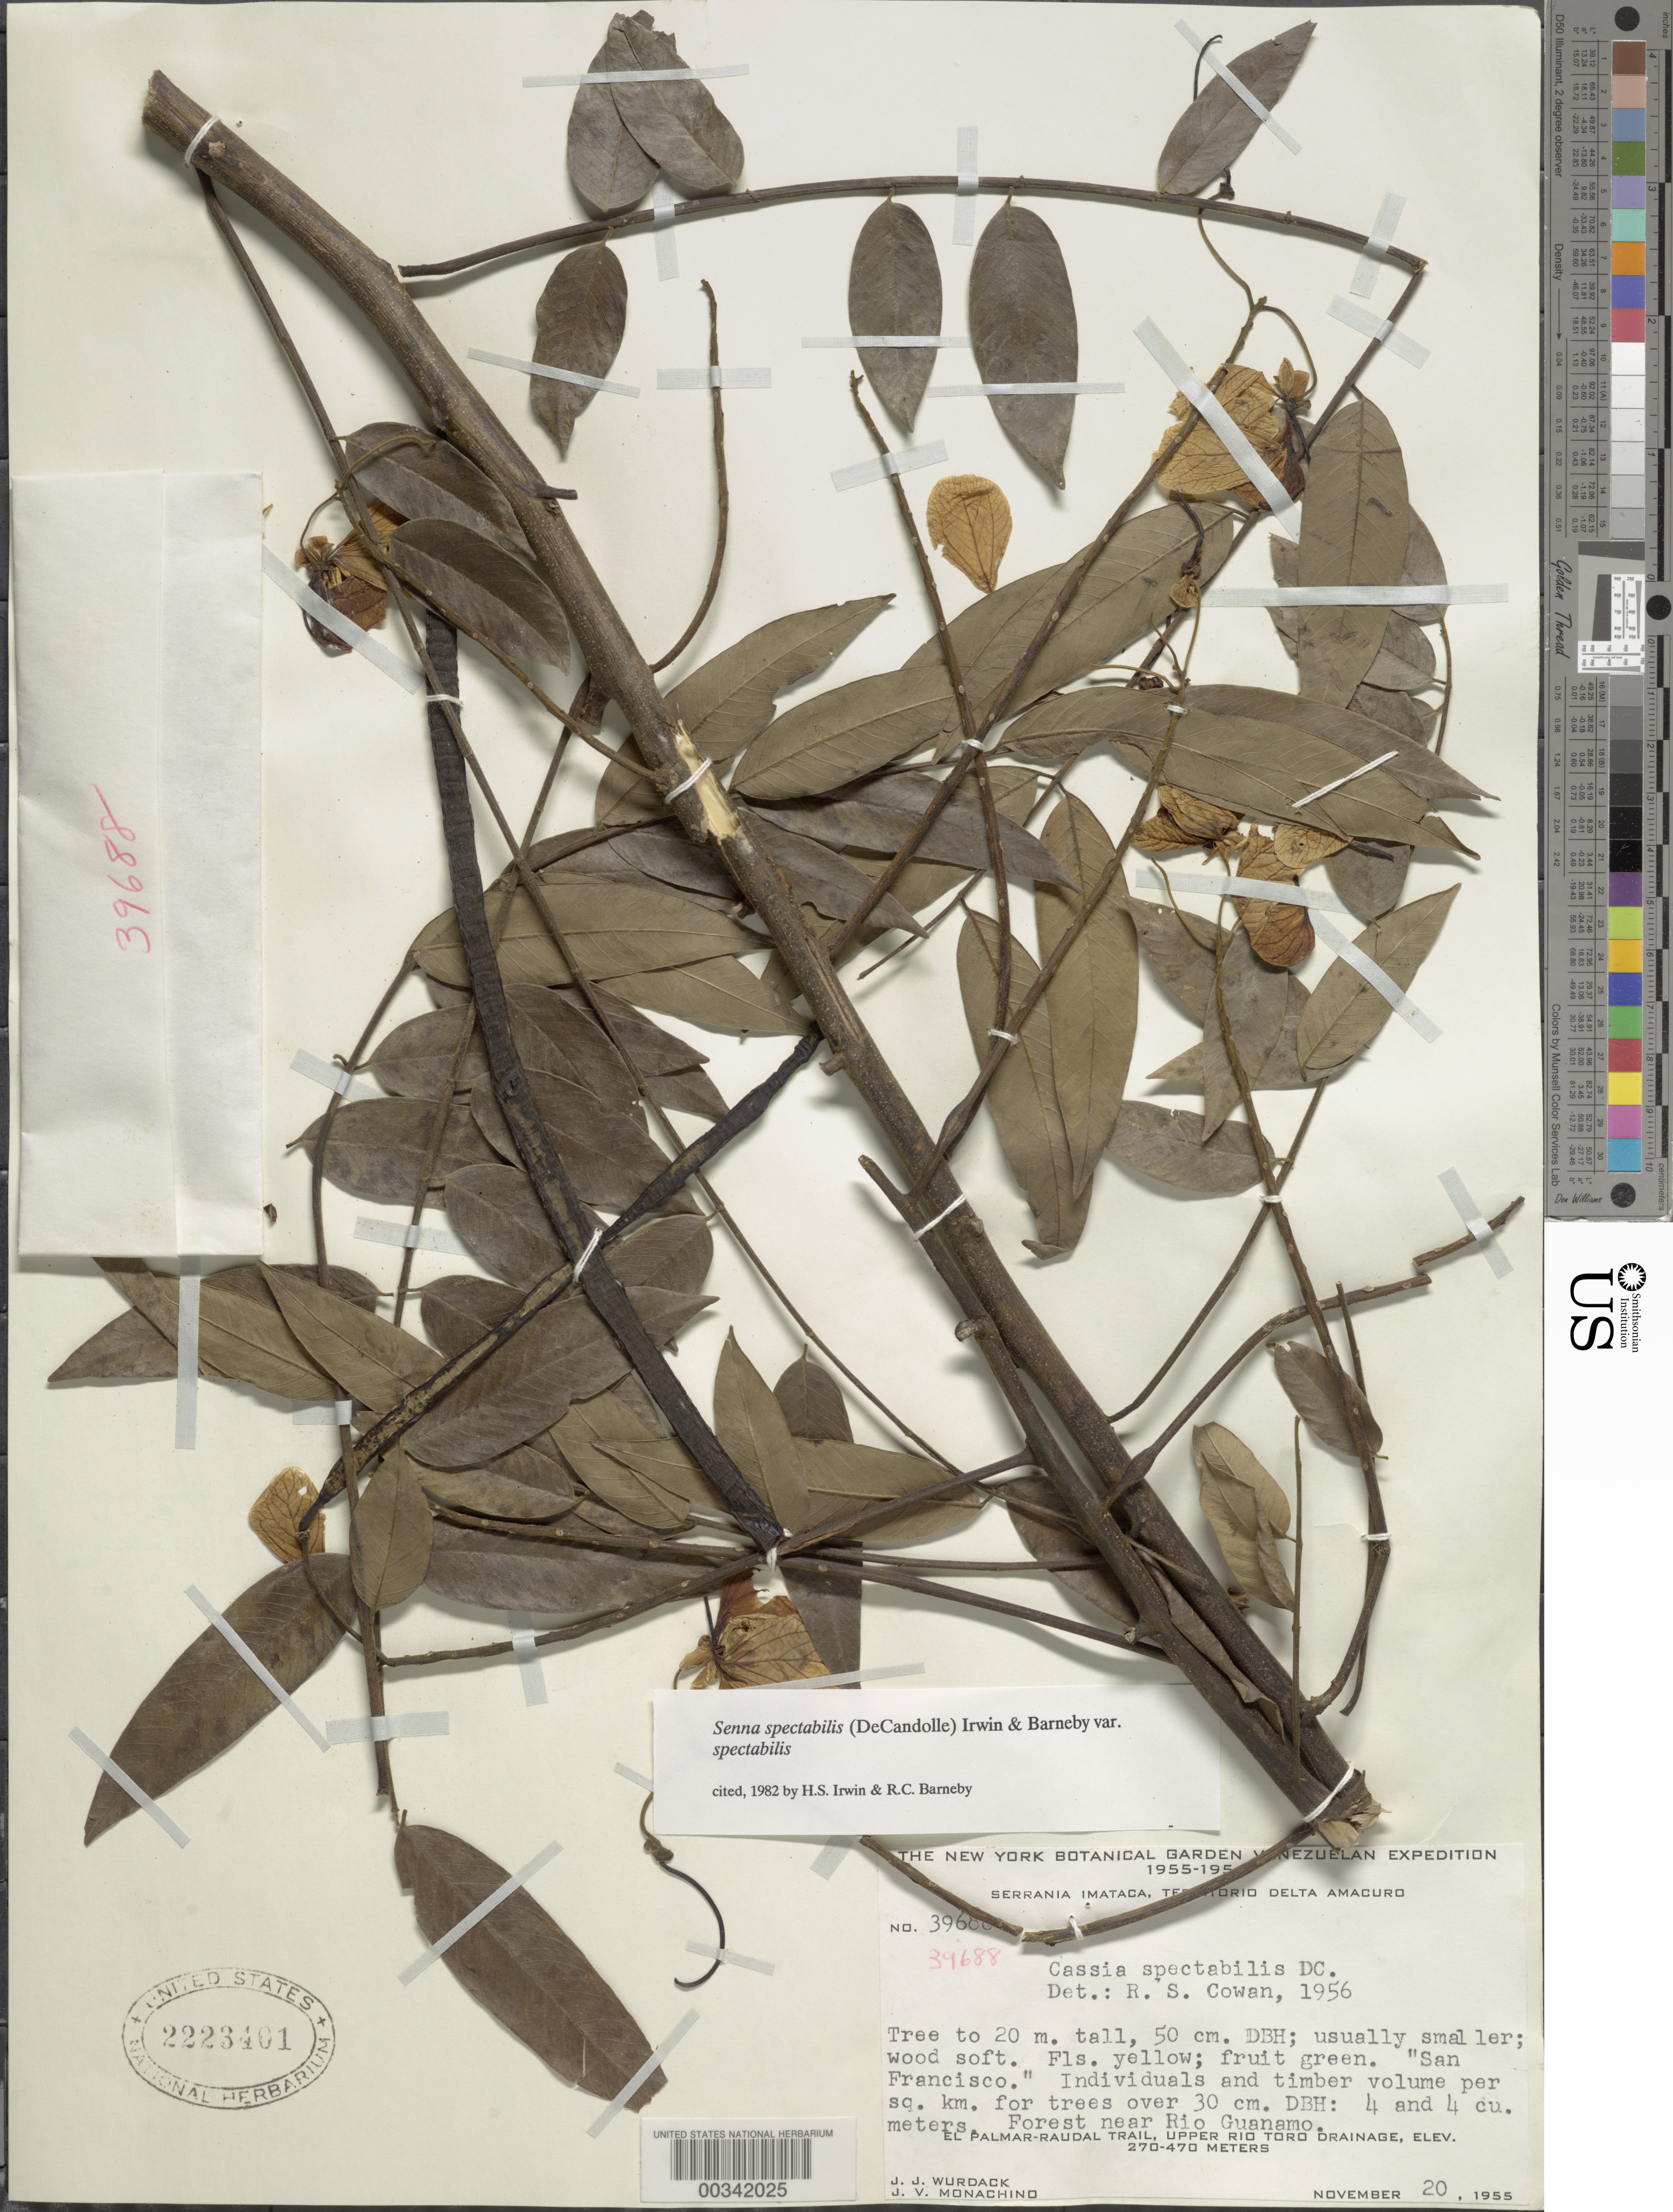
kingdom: Plantae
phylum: Tracheophyta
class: Magnoliopsida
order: Fabales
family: Fabaceae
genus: Senna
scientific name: Senna spectabilis var. spectabilis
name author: (DC.) H.S. Irwin & Barneby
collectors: J. J. Wurdack & J. V. Monachino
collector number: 39688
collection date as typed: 20 Nov 1955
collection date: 1955-11-20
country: Venezuela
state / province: Delta Amacuro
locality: El palmar-raudal trail, upper rio toro drainage; serrania imataca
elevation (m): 270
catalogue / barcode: US 2223401